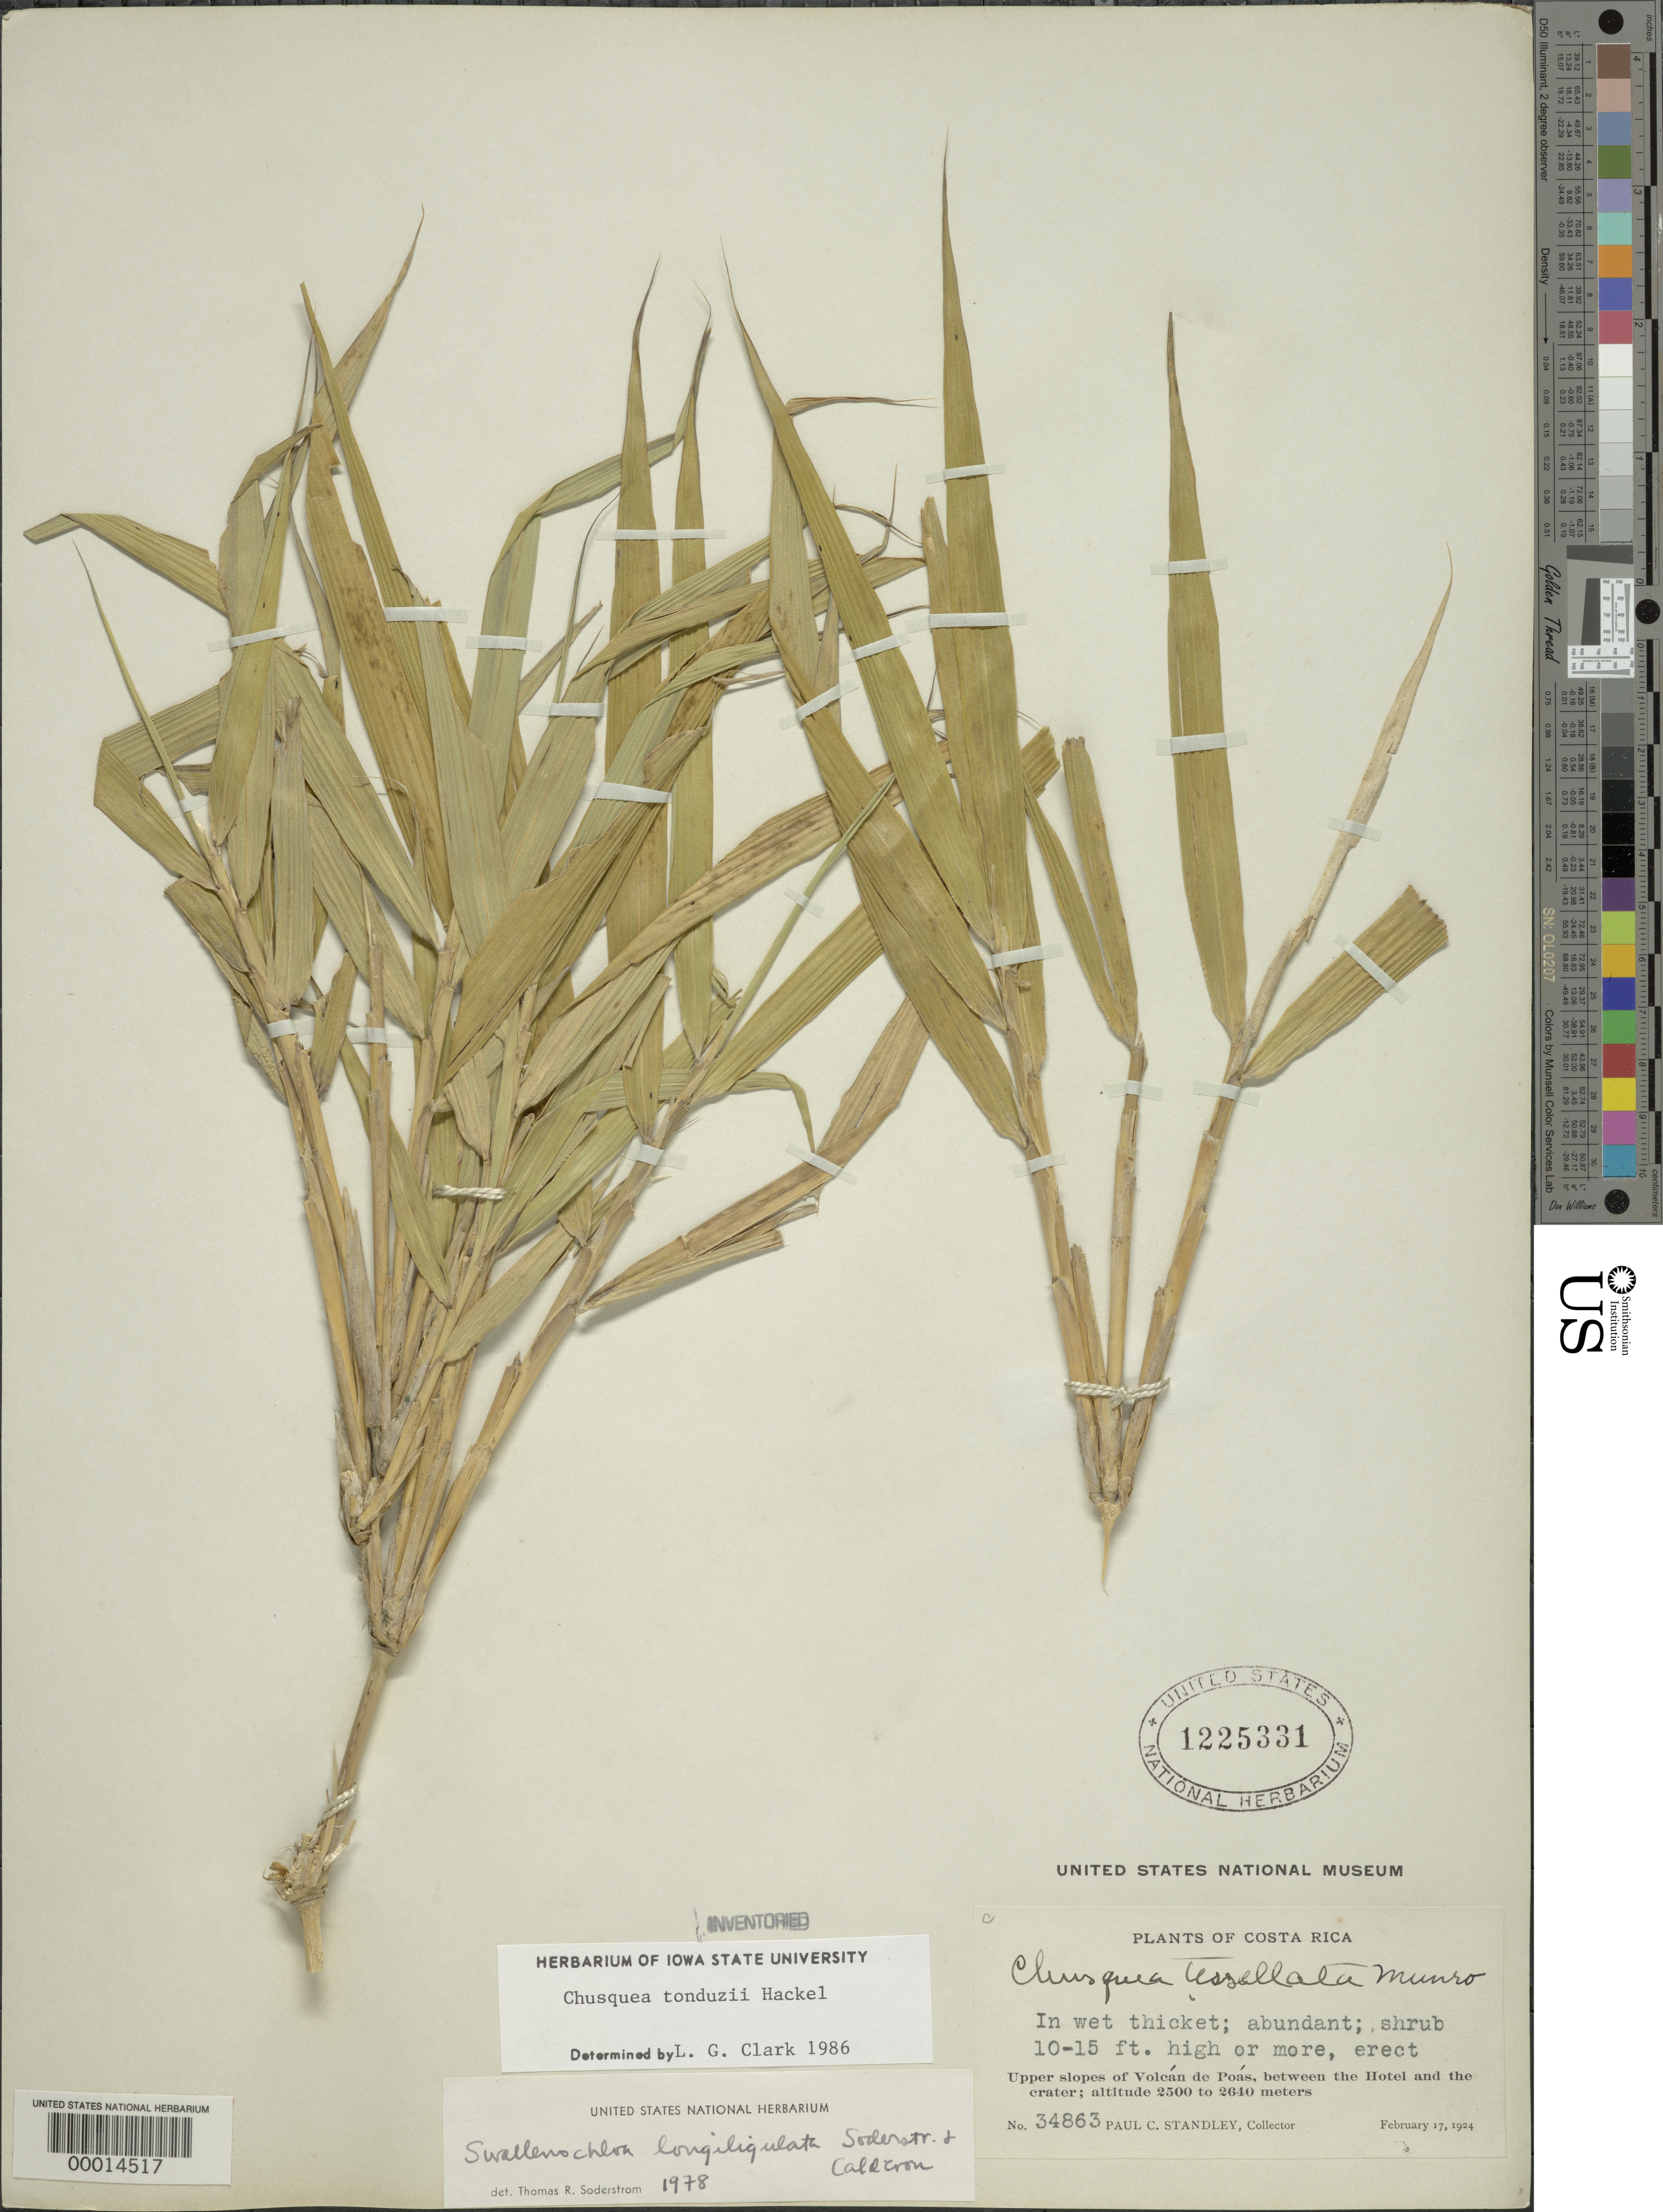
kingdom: Plantae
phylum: Tracheophyta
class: Liliopsida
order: Poales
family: Poaceae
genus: Chusquea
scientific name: Chusquea tonduzii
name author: Hack.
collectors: P. C. Standley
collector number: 34863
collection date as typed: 17 Feb 1924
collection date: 1924-02-17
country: Costa Rica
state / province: Alajuela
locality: Volcan de Poás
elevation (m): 2500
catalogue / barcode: US 1225331